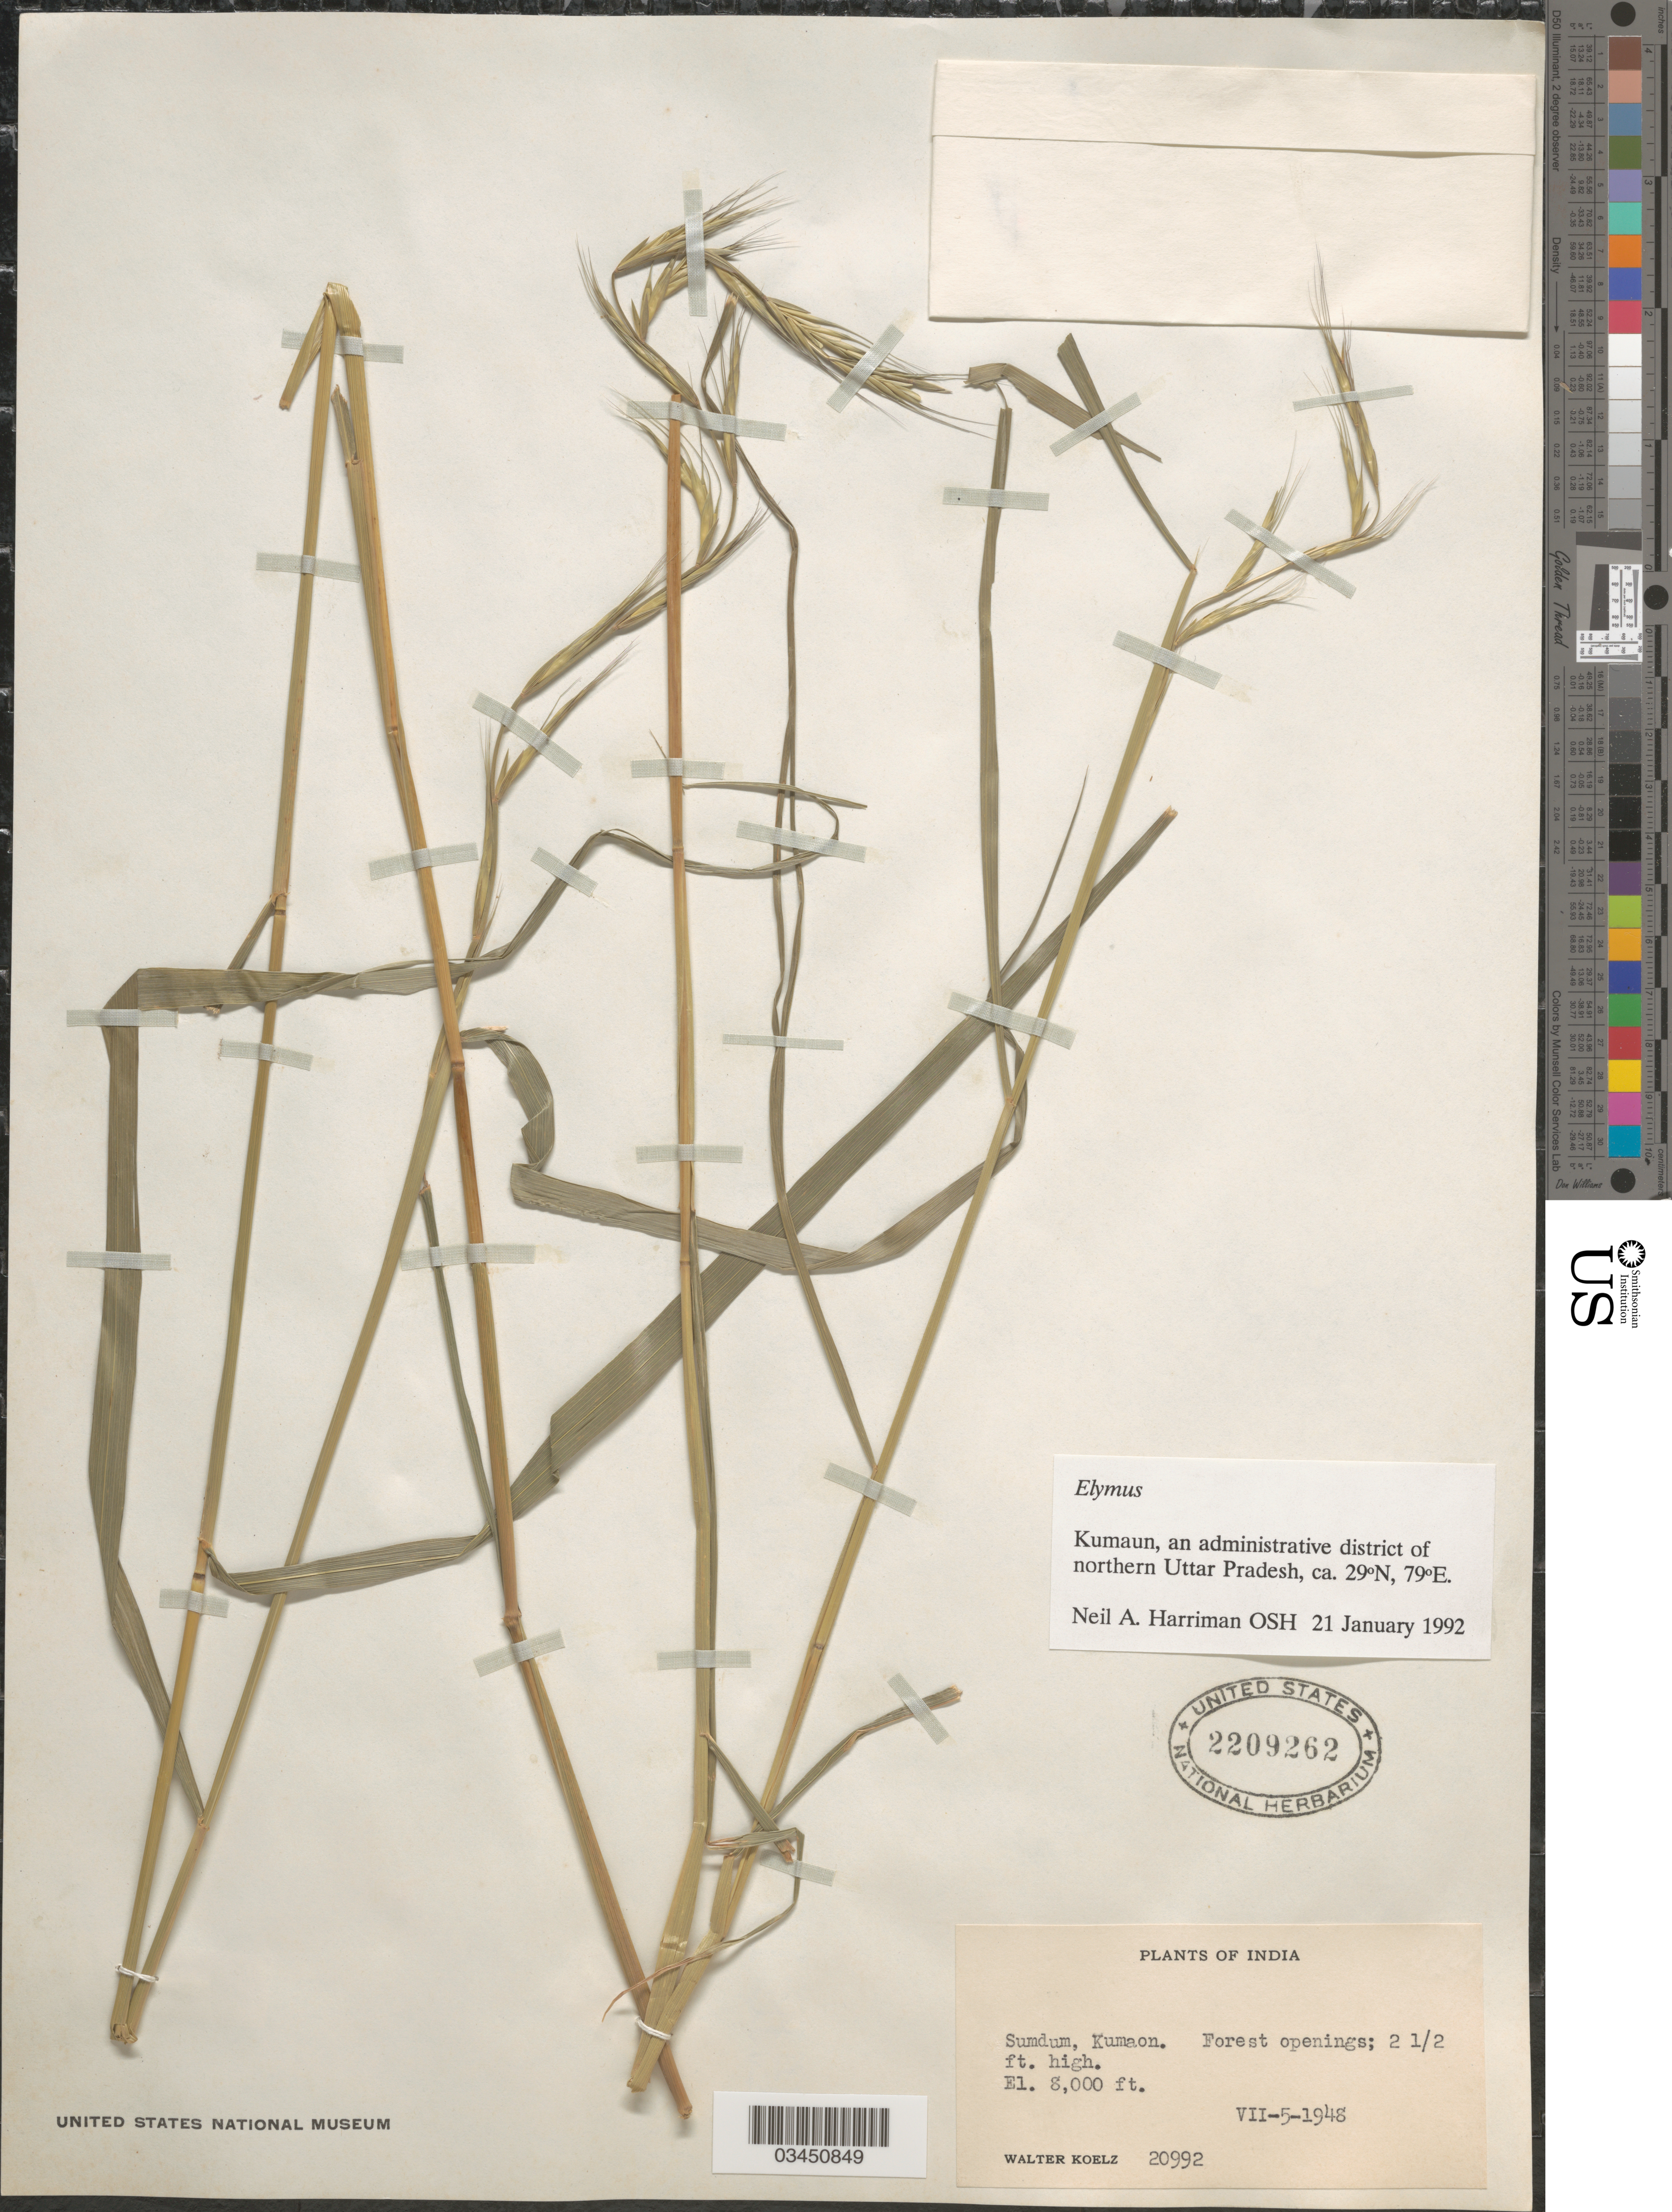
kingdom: Plantae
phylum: Tracheophyta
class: Liliopsida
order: Poales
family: Poaceae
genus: Elymus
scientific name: Elymus sp.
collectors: W. N. Koelz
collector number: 20992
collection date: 1948-07-05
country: India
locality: Sumdum, Kumaon. Forest openings.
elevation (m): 2438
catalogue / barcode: US 2209262